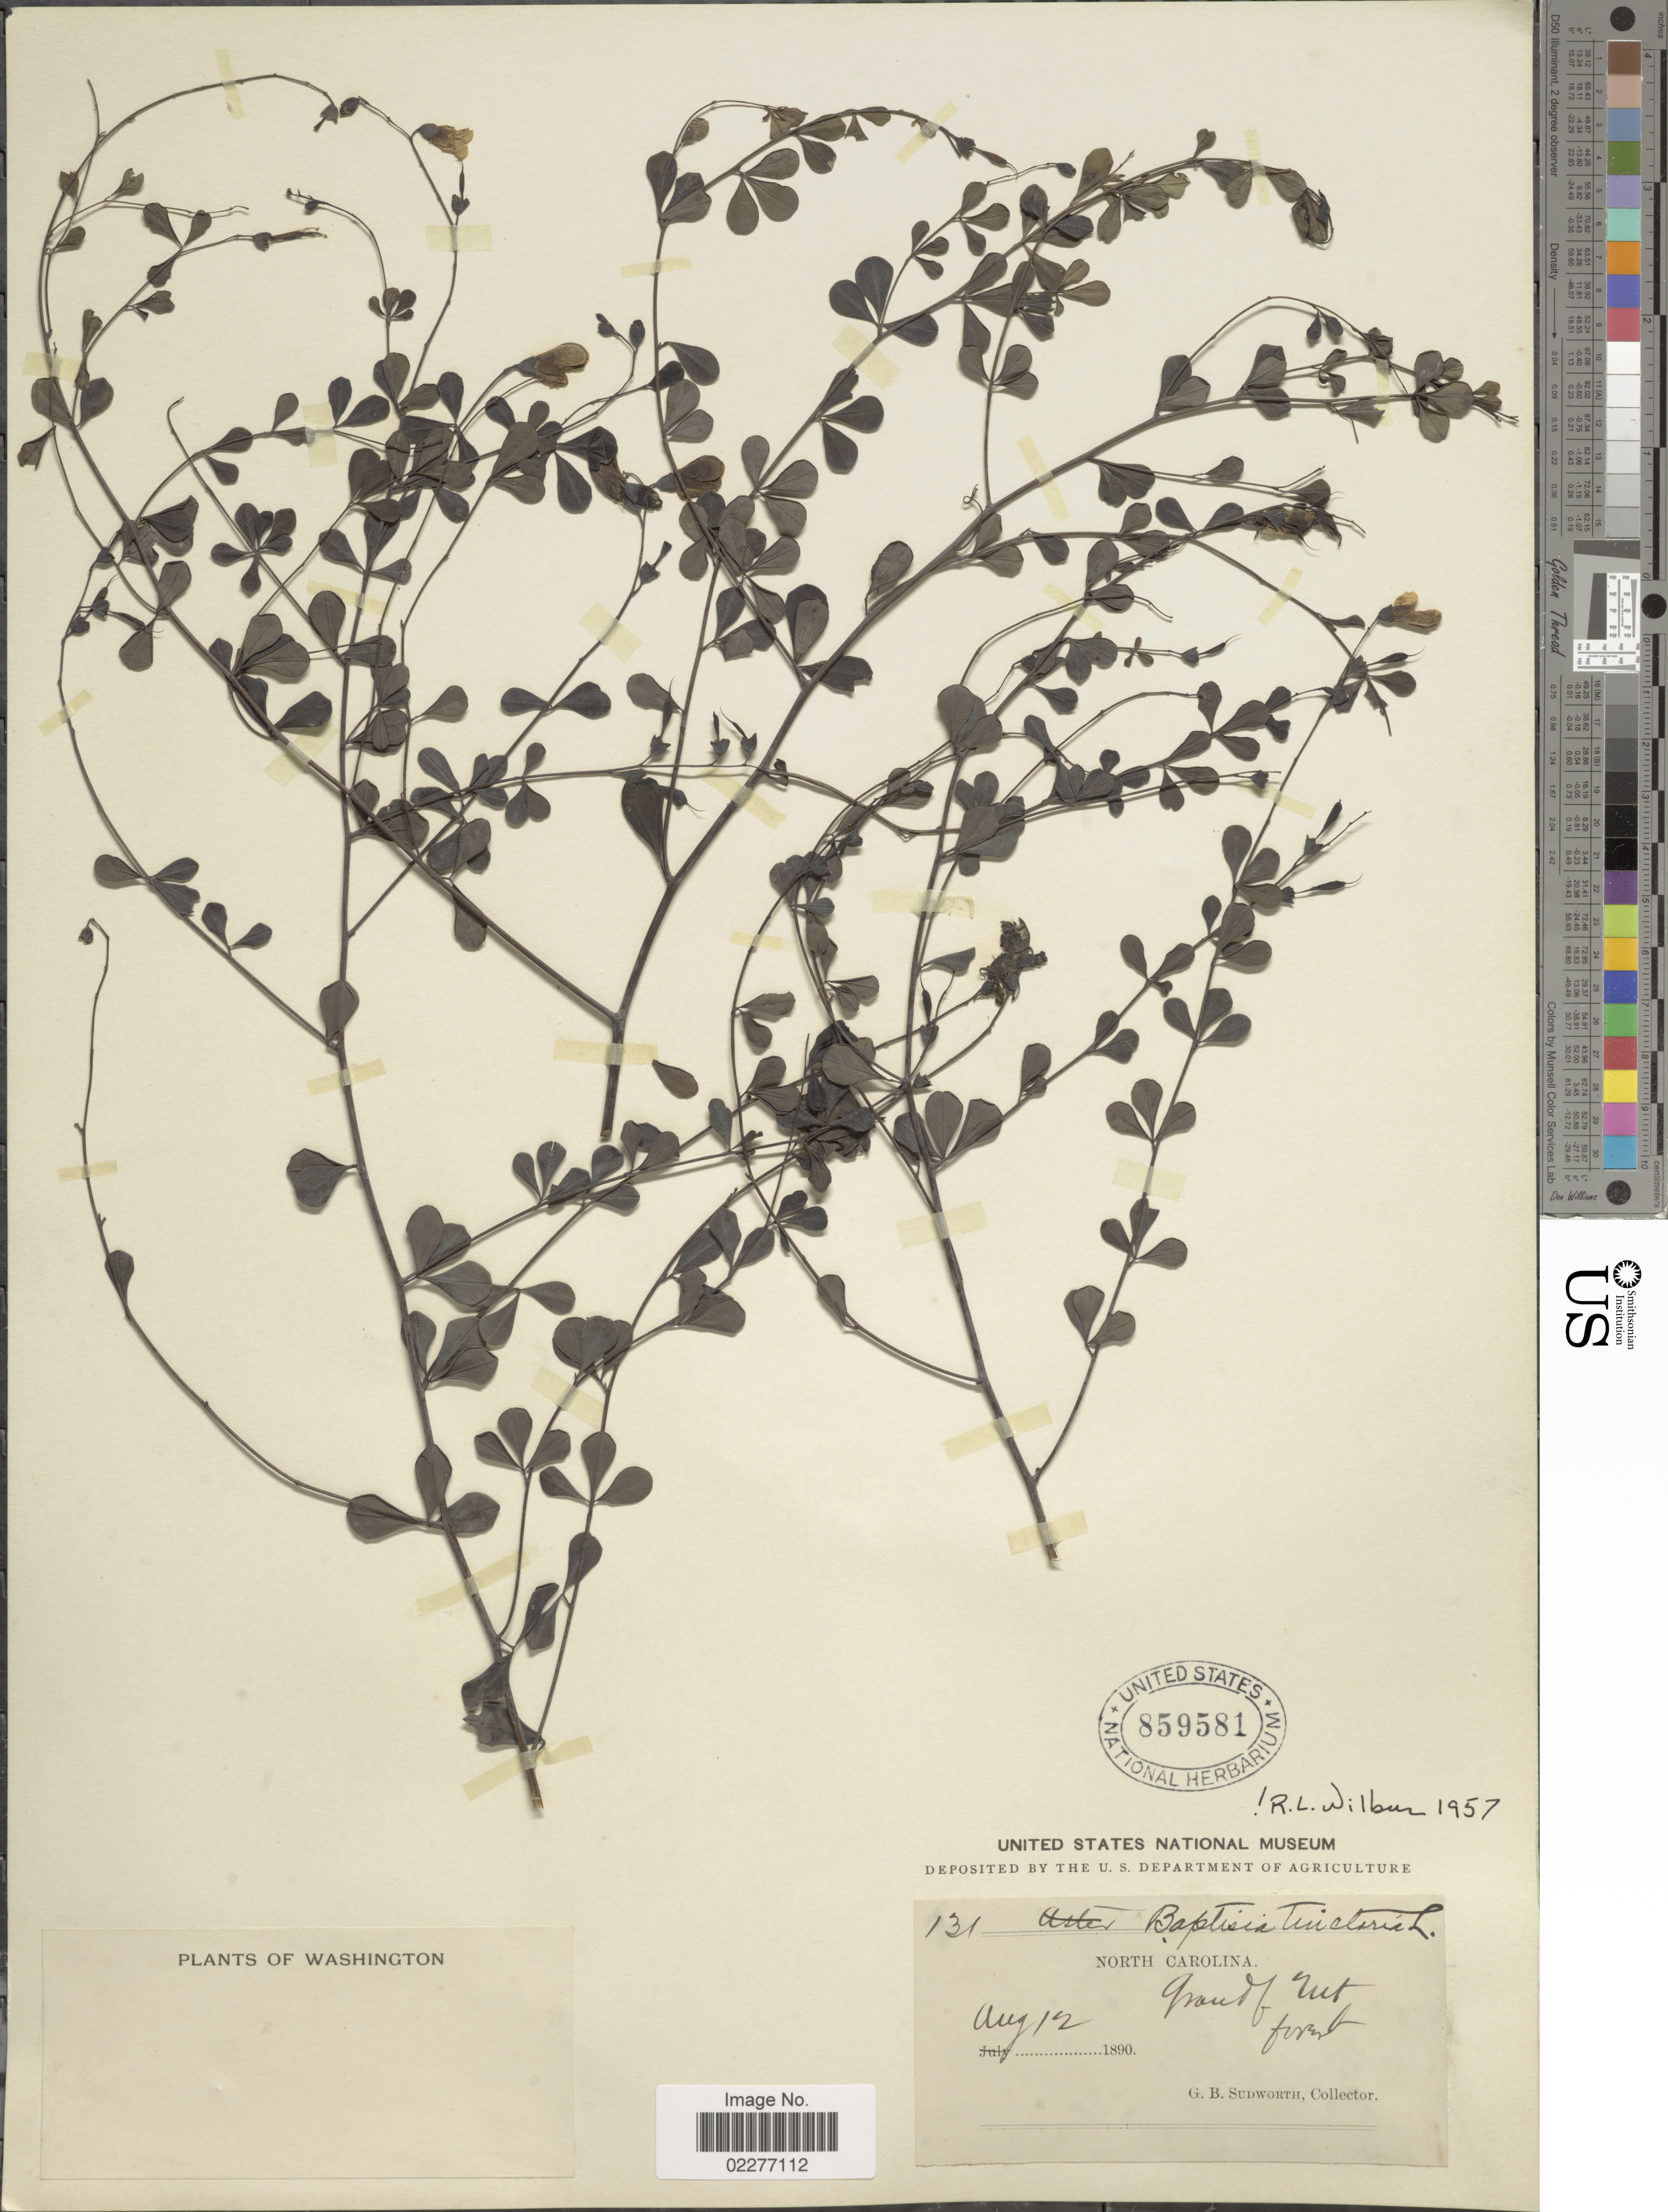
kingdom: Plantae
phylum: Tracheophyta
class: Magnoliopsida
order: Fabales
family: Fabaceae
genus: Baptisia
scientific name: Baptisia tinctoria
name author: (L.) R. Br.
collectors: G. B. Sudworth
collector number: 131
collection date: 1890-08-12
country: United States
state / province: North Carolina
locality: Grond of Mt forets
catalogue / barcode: US 859581